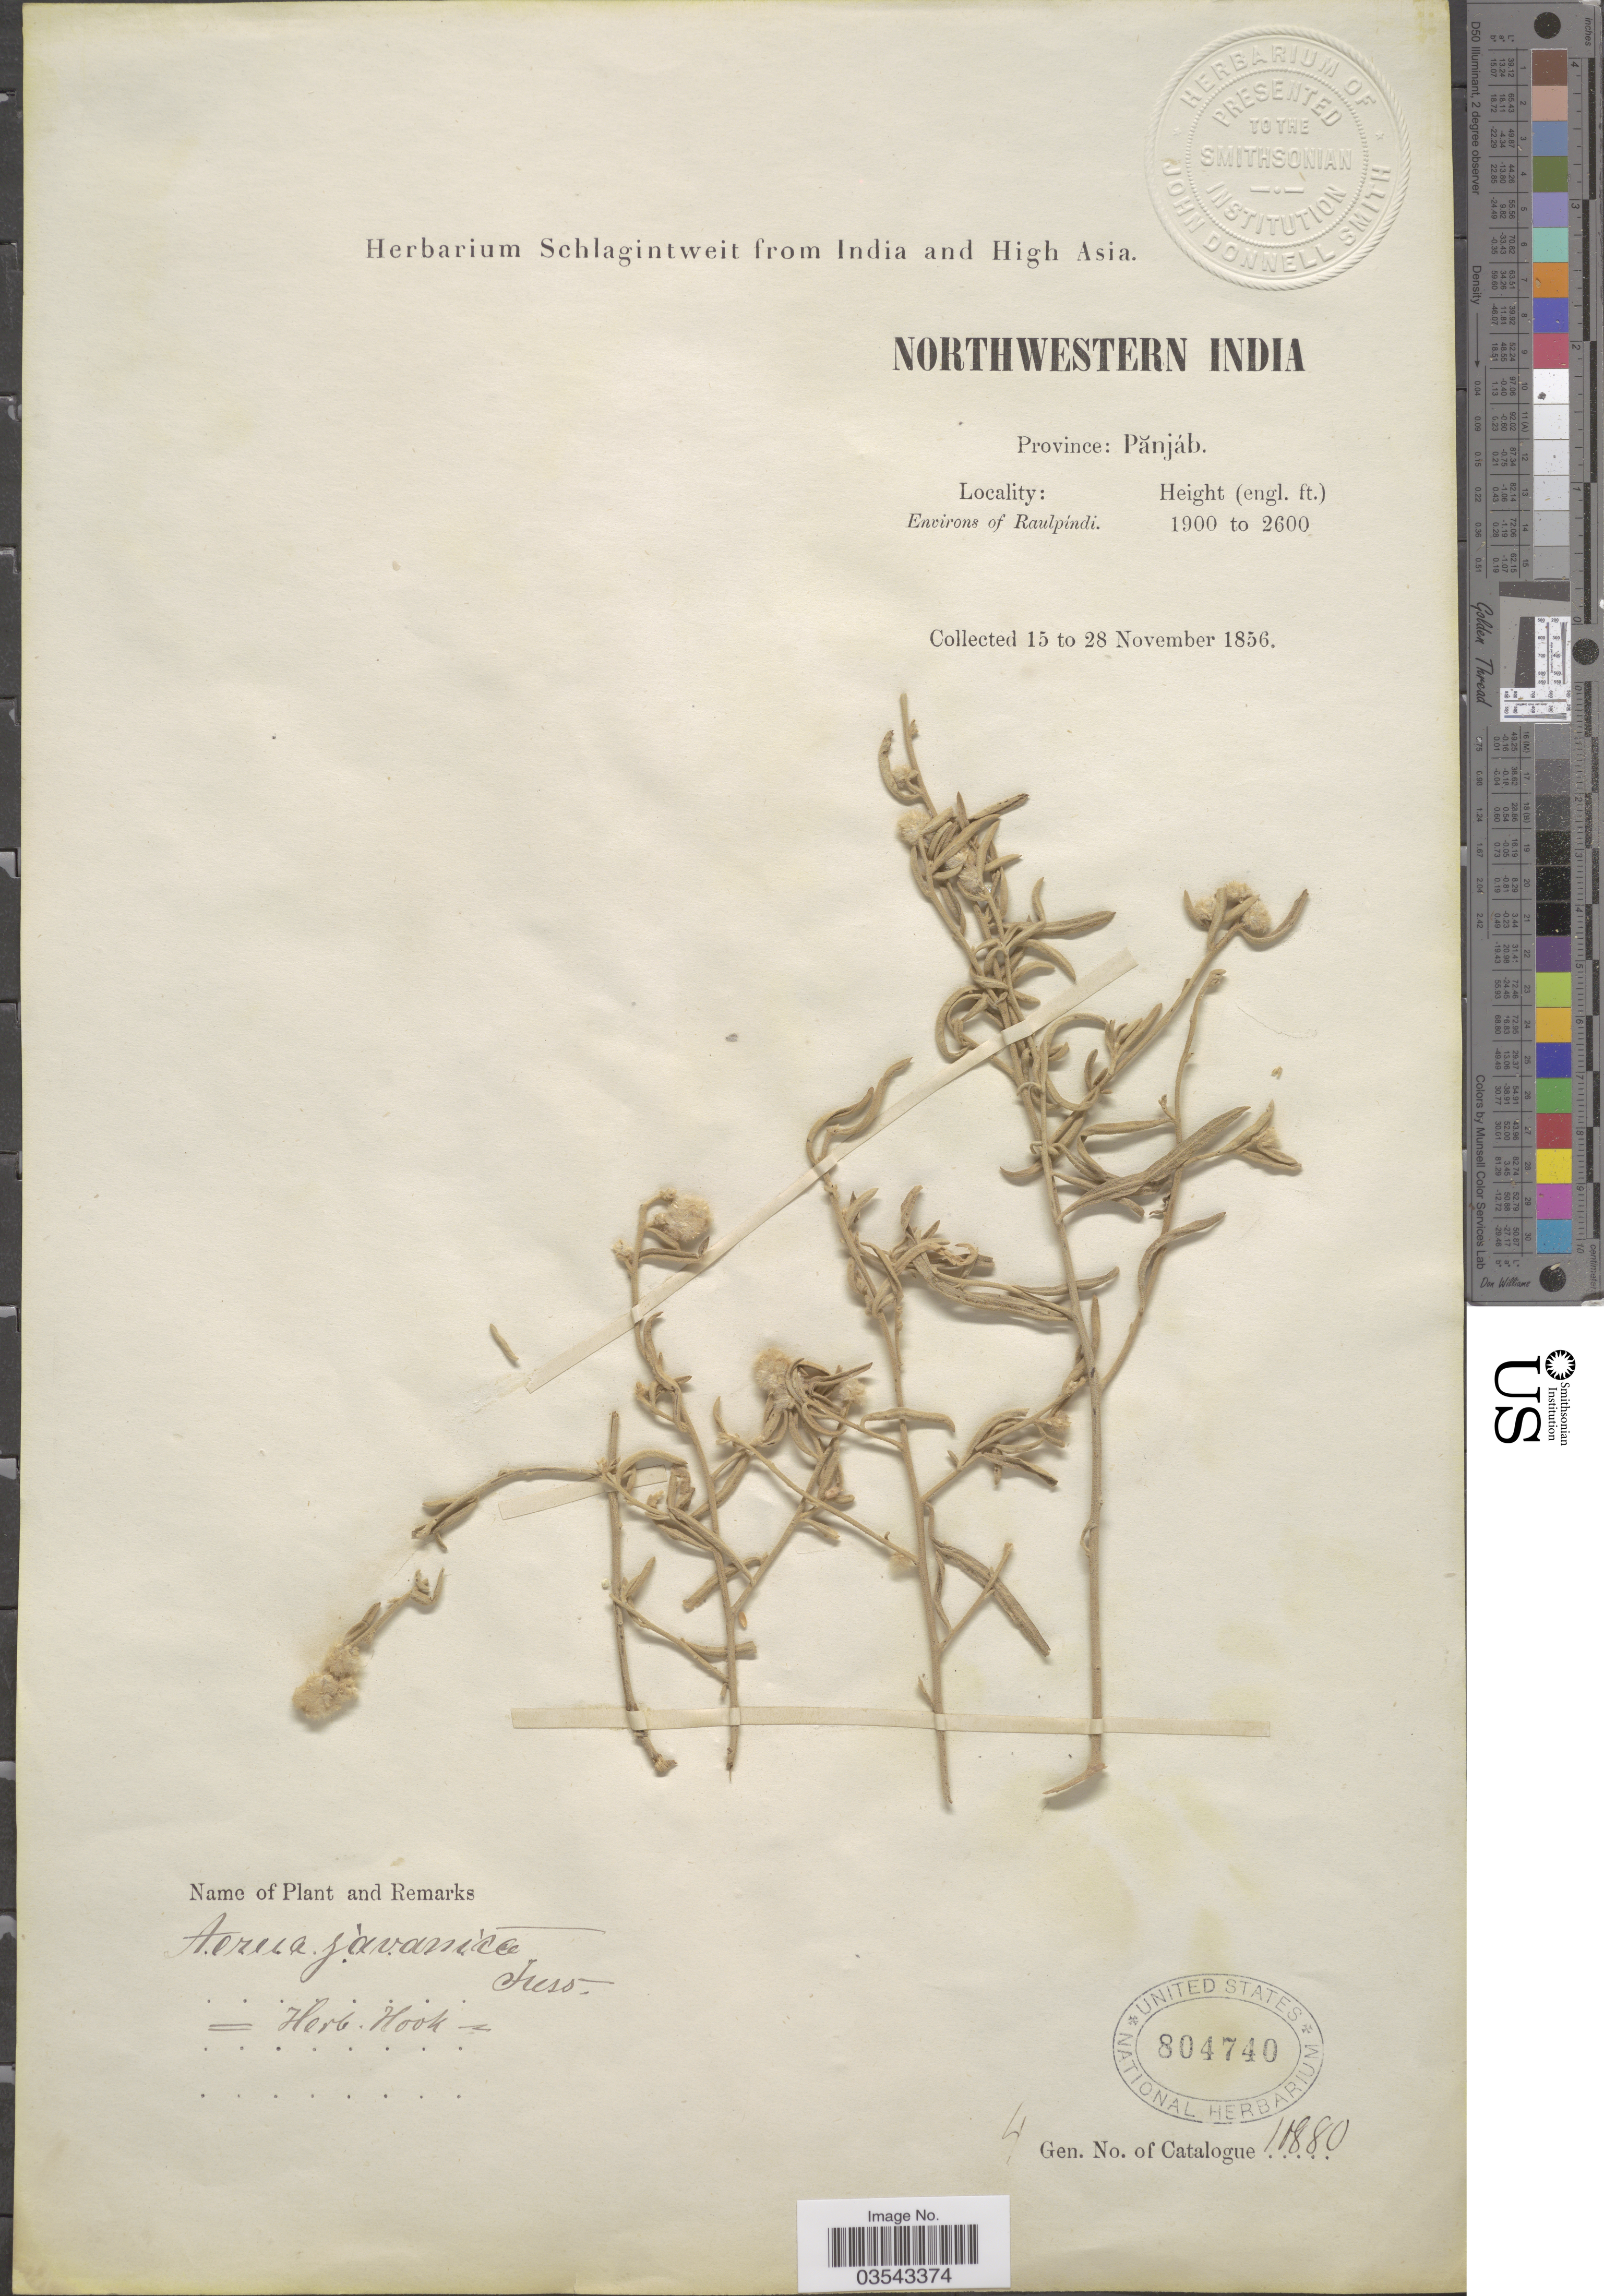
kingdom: Plantae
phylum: Tracheophyta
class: Magnoliopsida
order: Caryophyllales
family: Amaranthaceae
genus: Aerva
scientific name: Aerva javanica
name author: (Burm. f.) Juss. ex Schult.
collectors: ex herb. Schlagintweit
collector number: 11880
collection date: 1856-11-15/1856-11-28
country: Pakistan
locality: Northwestern India. Province: Pănjáb. Environs or Raulpíndi.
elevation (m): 579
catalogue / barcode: US 804740